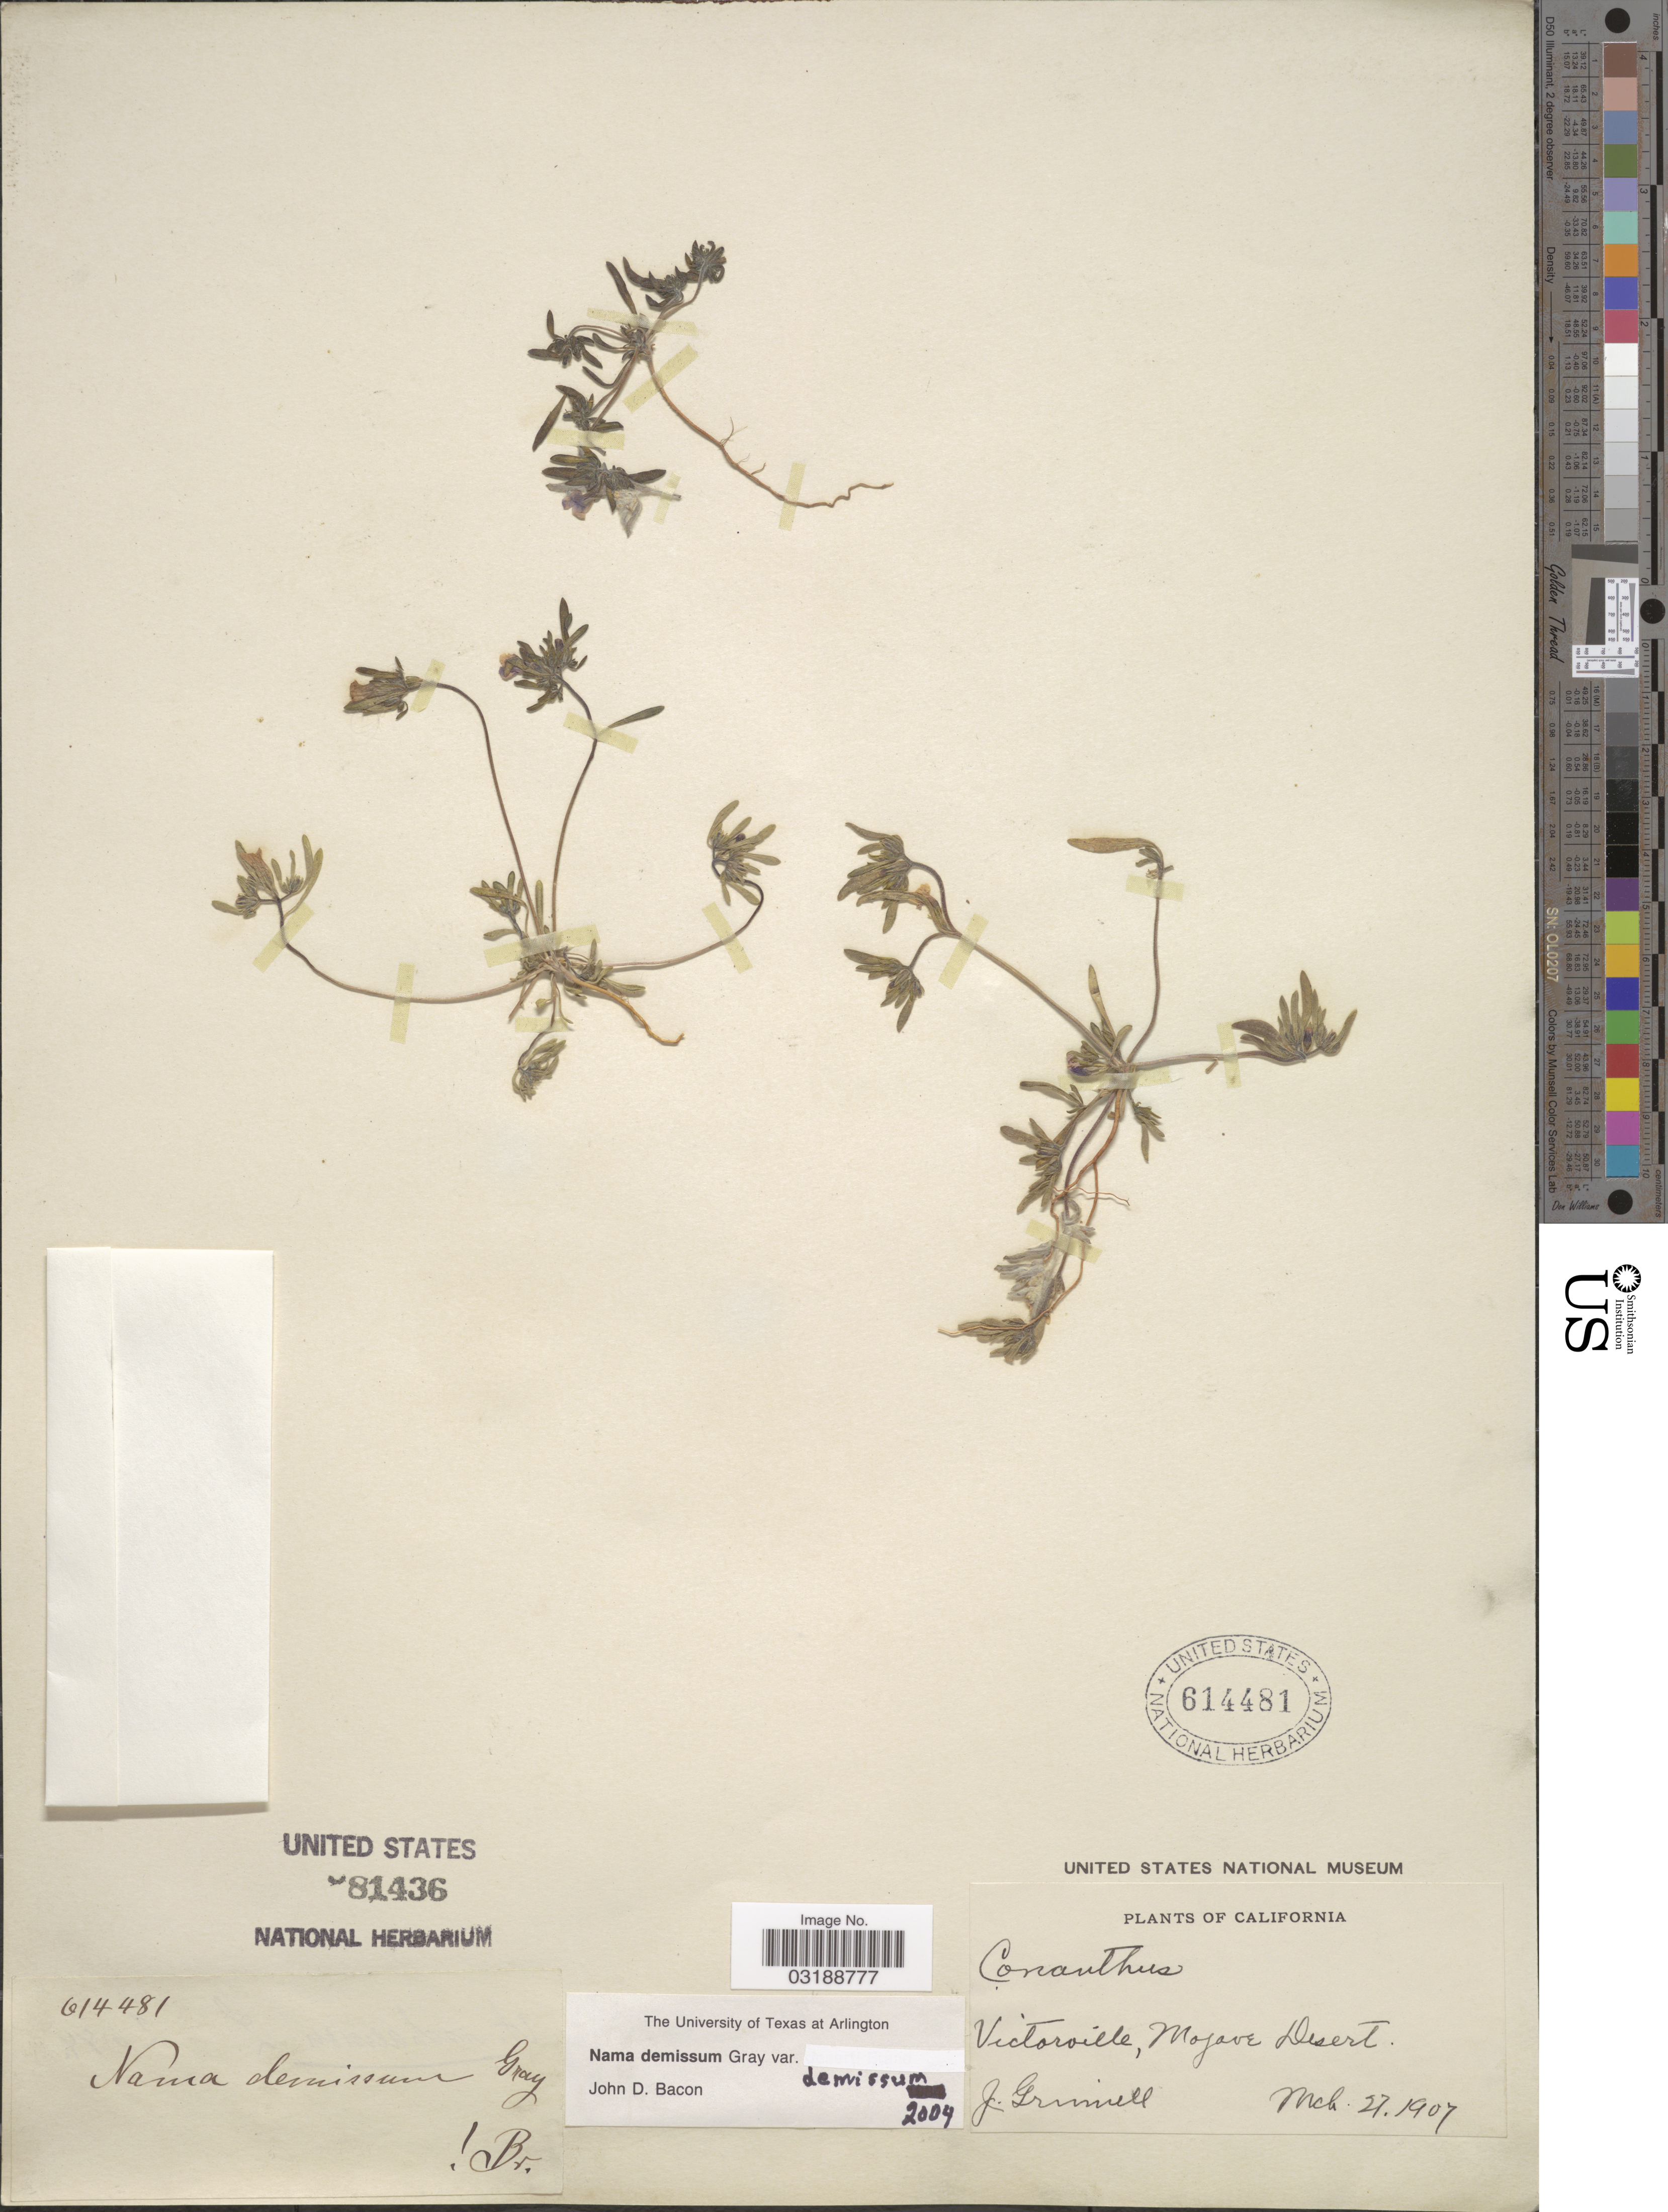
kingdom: Plantae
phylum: Tracheophyta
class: Magnoliopsida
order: Boraginales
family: Namaceae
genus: Nama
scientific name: Nama demissa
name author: A. Gray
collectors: J. Grinnell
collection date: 1907-03-27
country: United States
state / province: California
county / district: San Barnadino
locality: Victorville, Mojave Desert.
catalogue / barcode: US 614481